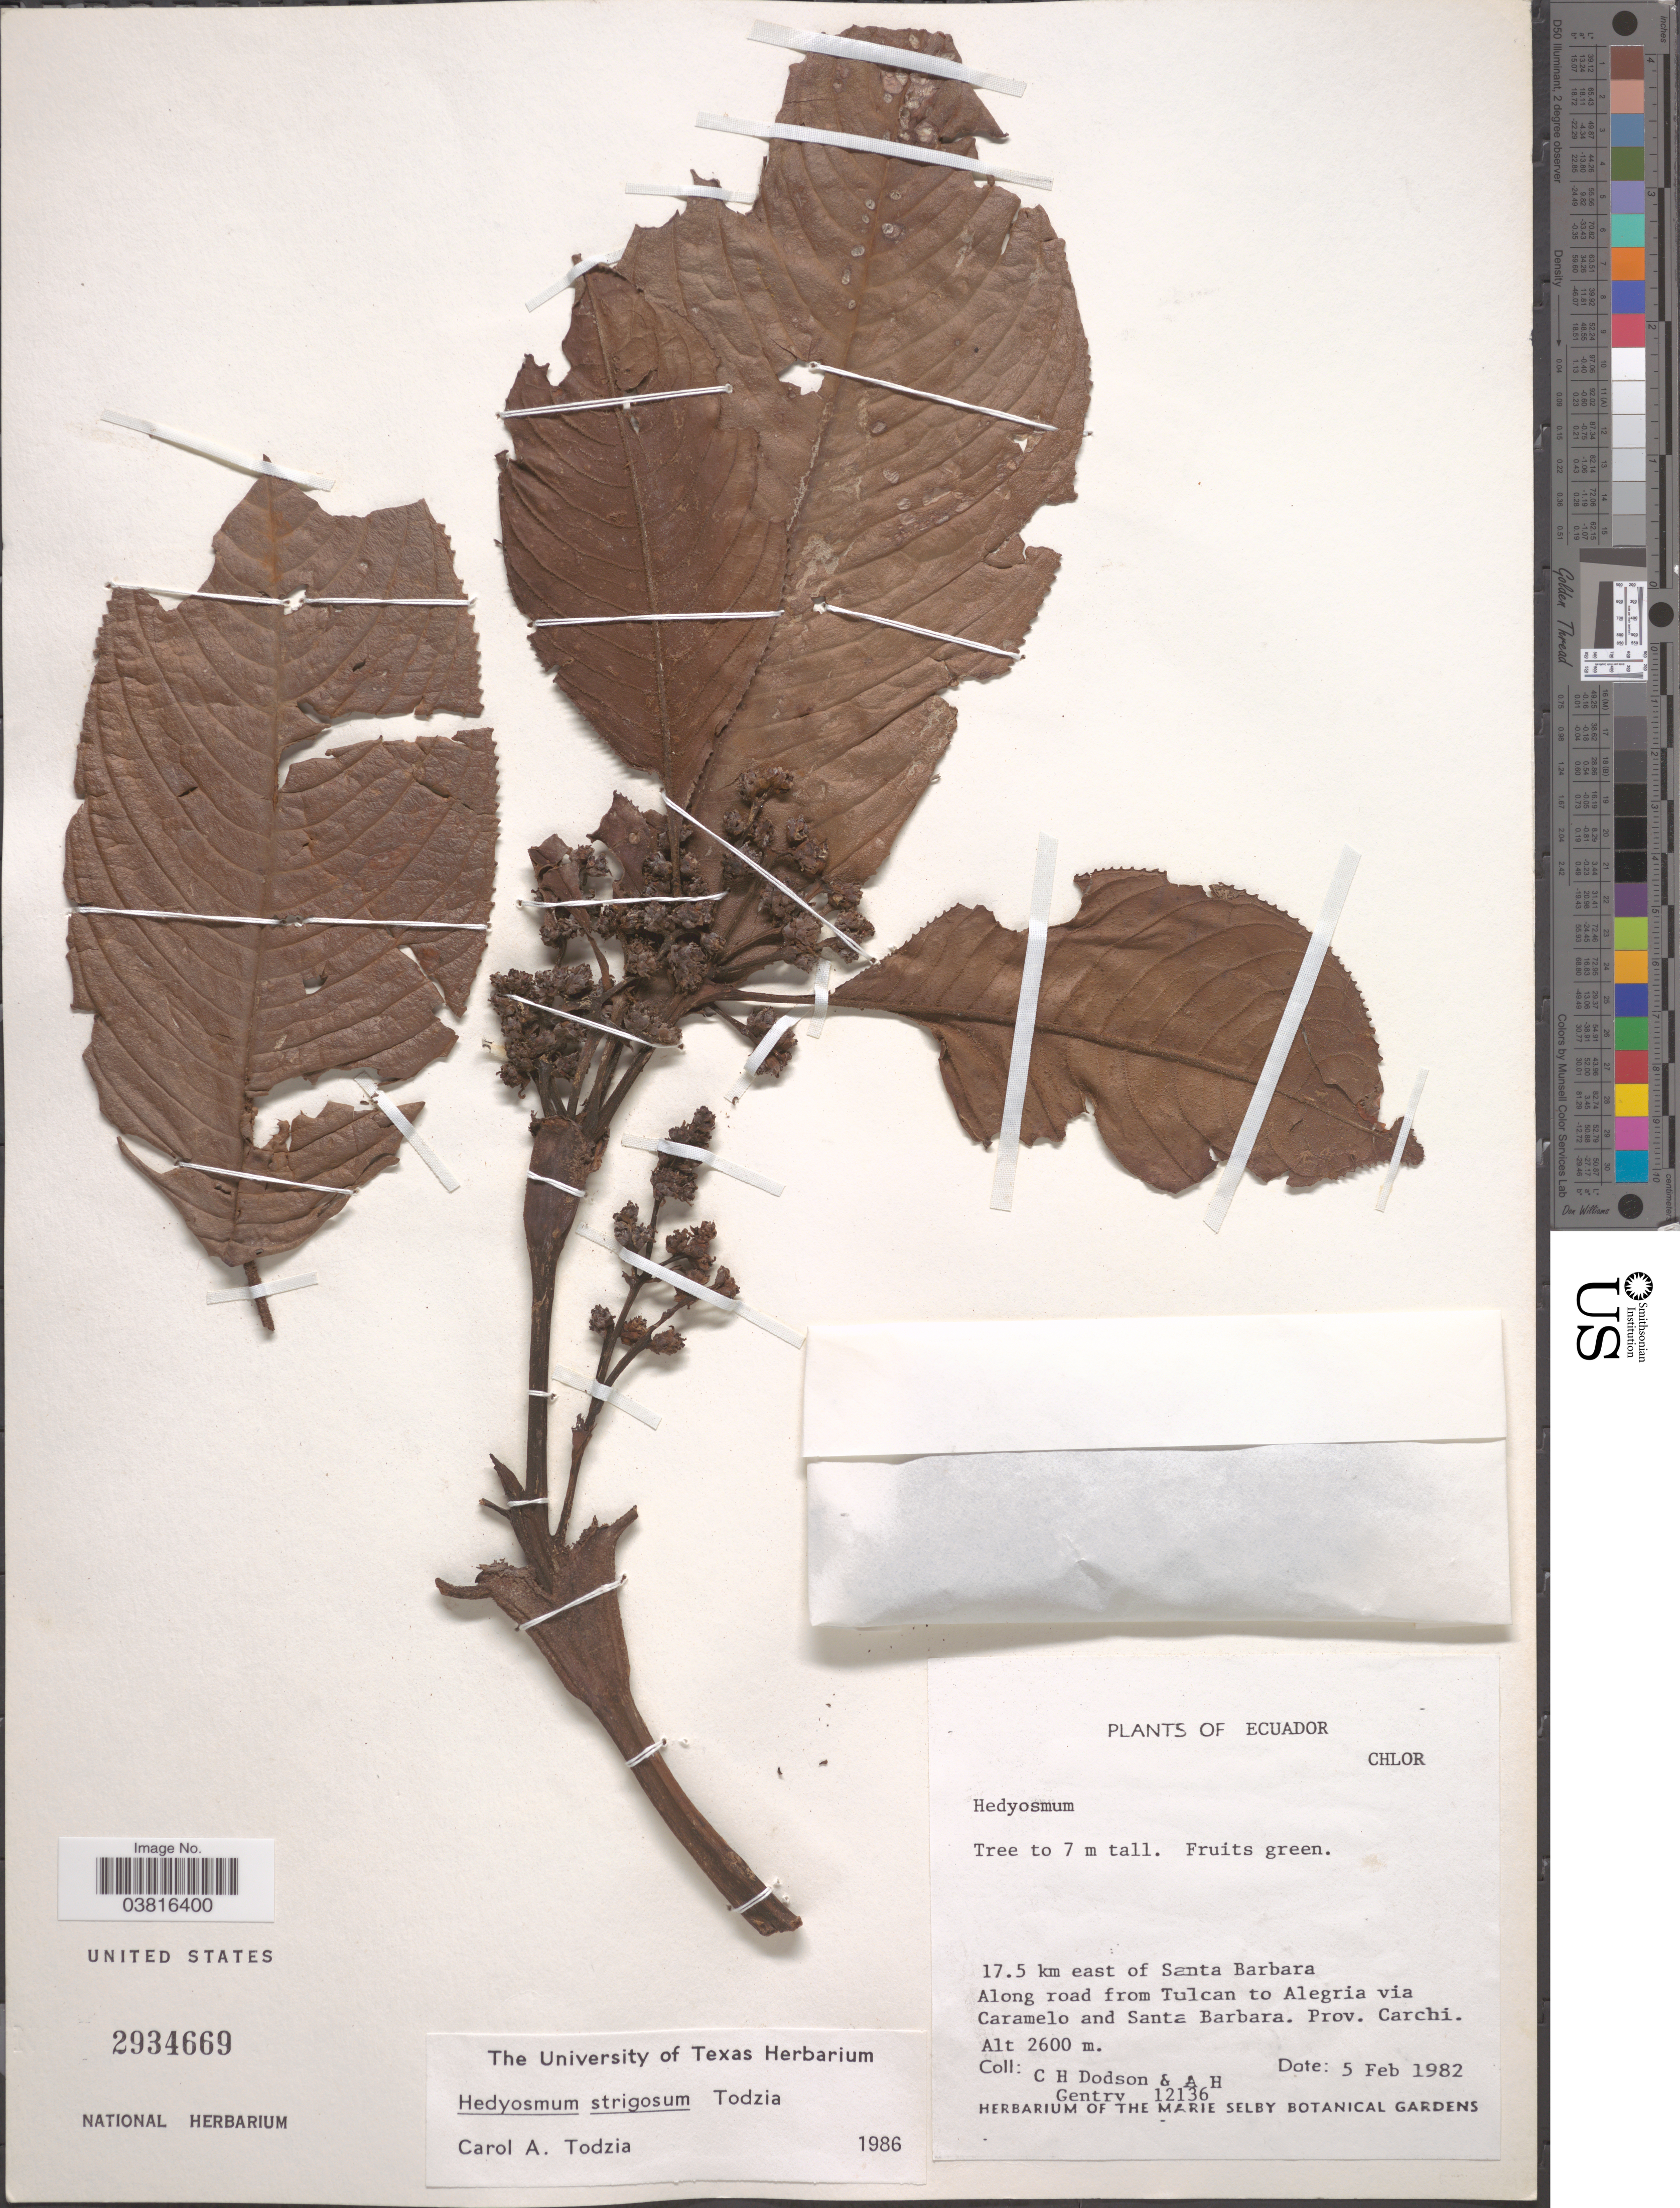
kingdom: Plantae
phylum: Tracheophyta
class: Magnoliopsida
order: Chloranthales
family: Chloranthaceae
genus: Hedyosmum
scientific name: Hedyosmum strigosum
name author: Todzia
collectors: C. H. Dodson & A. H. Gentry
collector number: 12136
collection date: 1982-02-05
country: Ecuador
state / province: Carchi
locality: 17.5 km east of Santa Barbara. Along road from Tulcan to Alegria via Caramelo and Santa Barbara.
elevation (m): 2600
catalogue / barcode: US 2934669